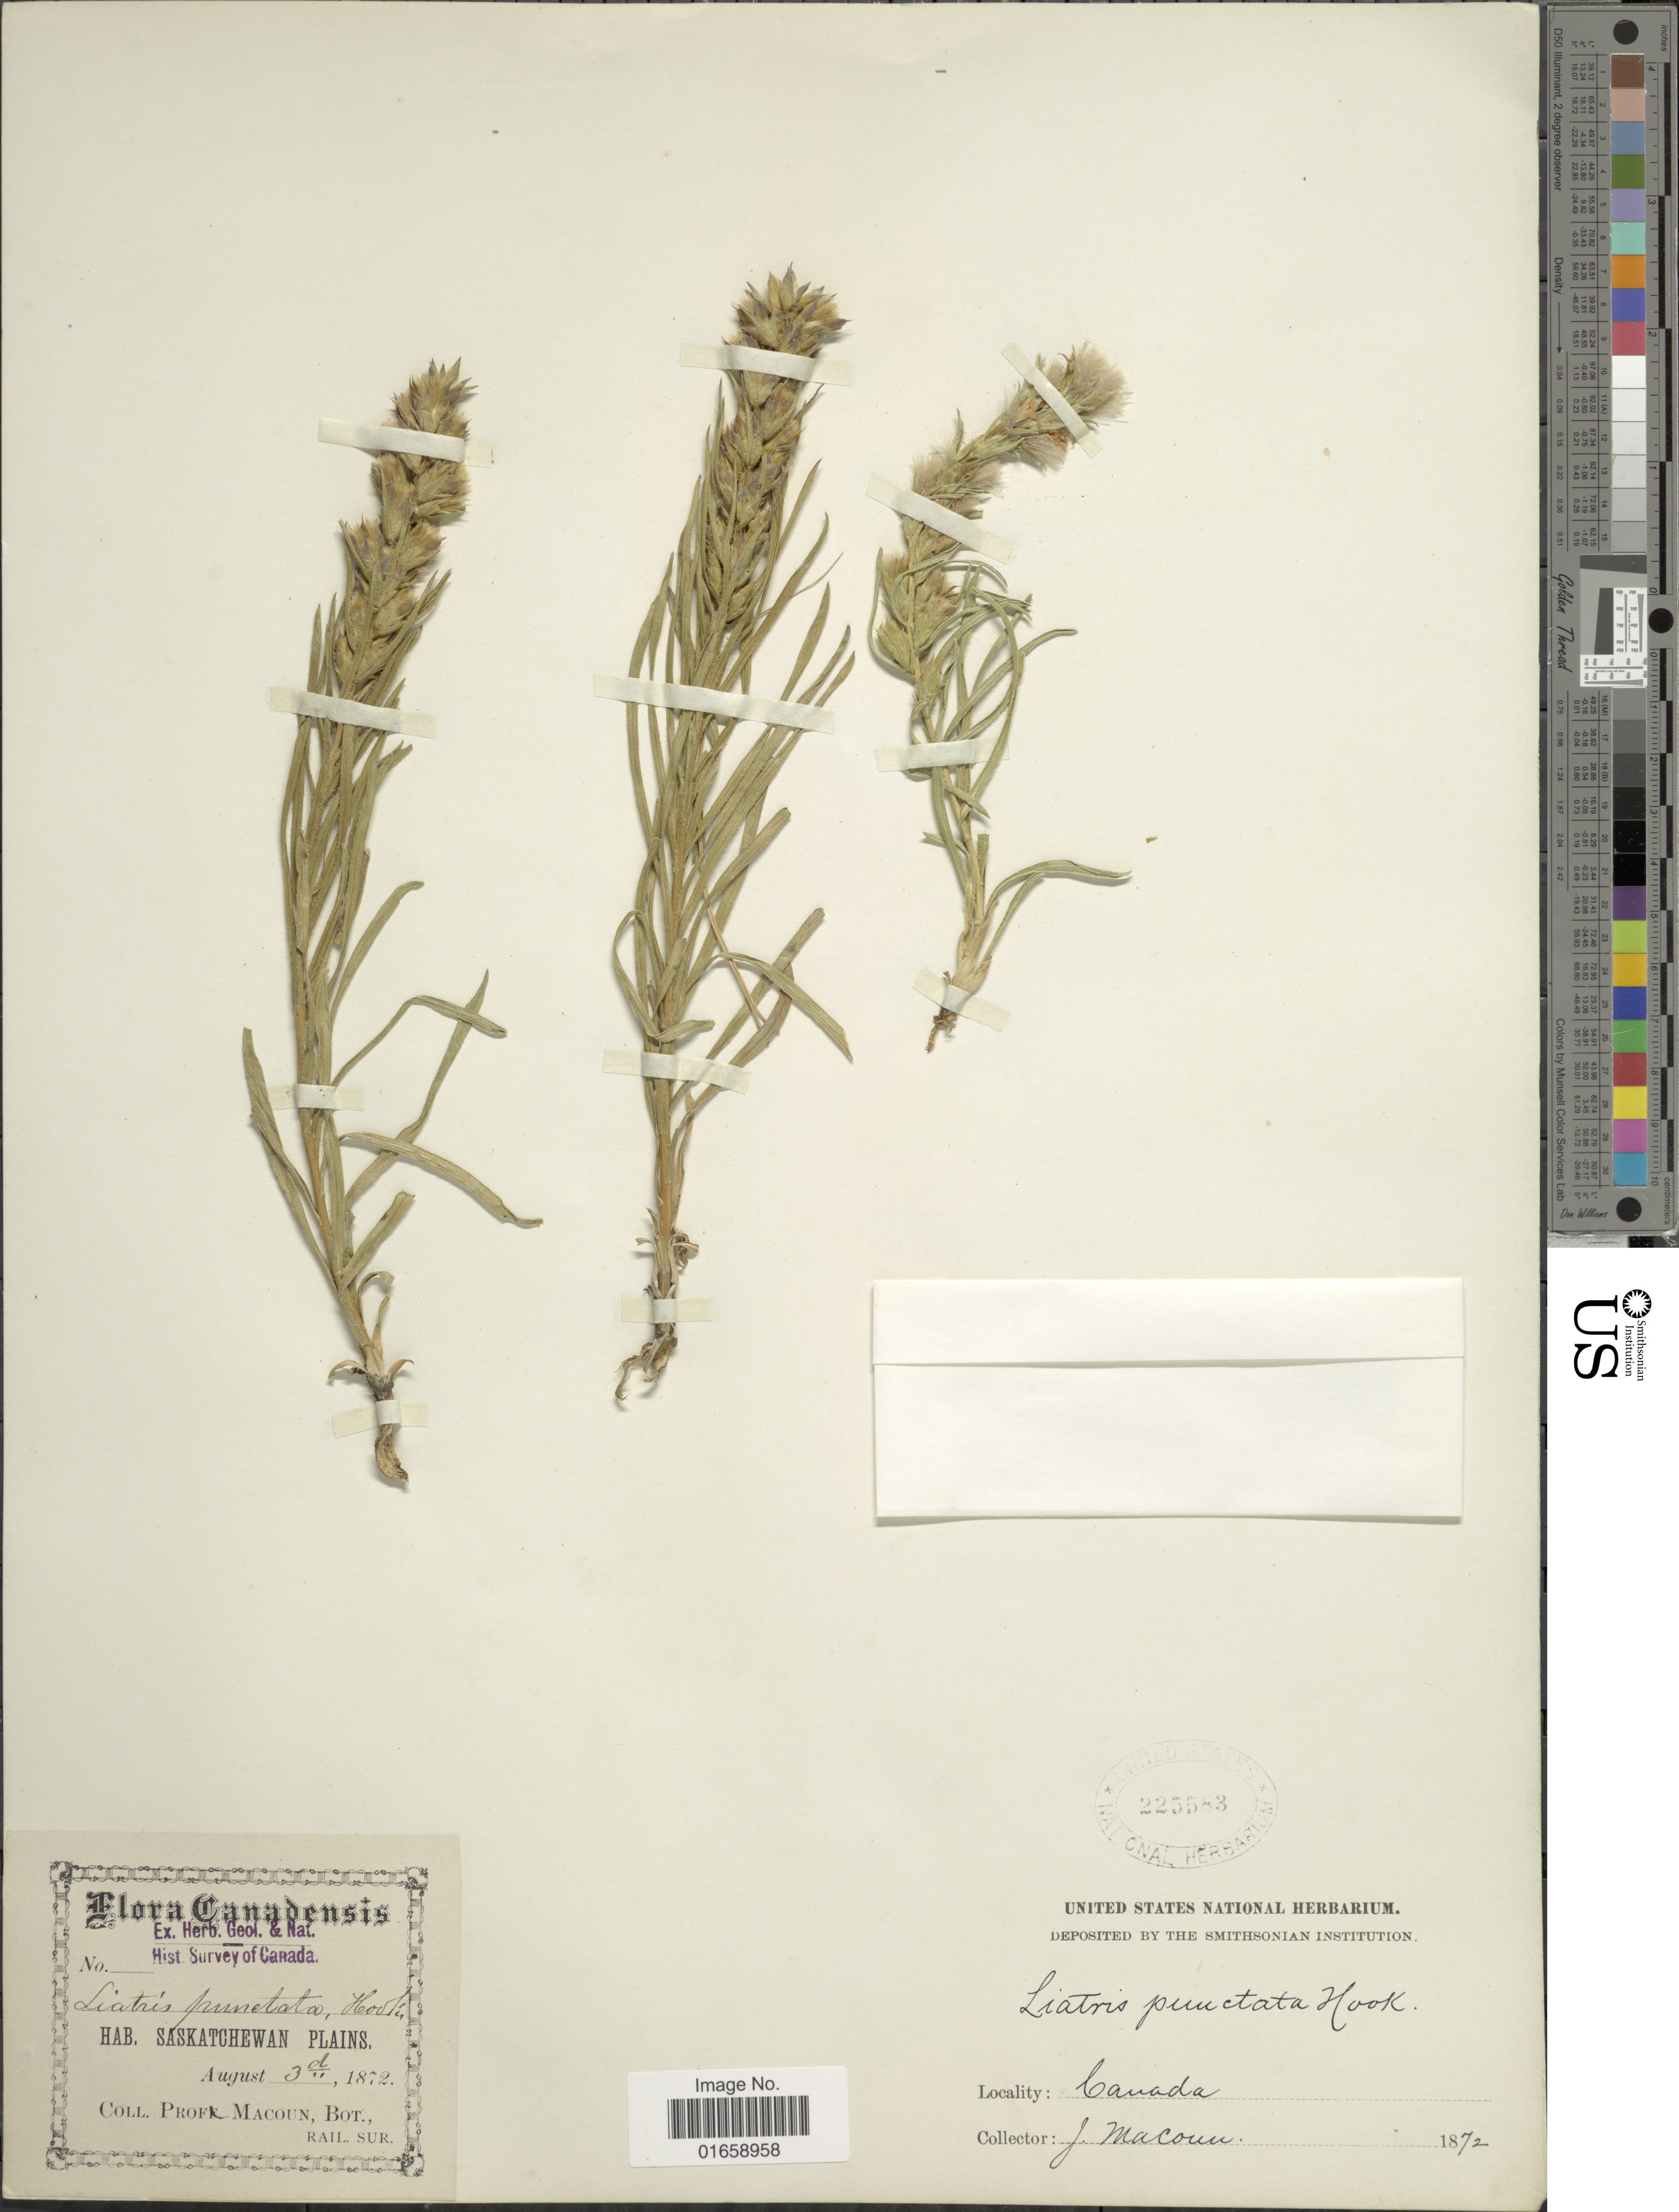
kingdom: Plantae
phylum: Tracheophyta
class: Magnoliopsida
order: Asterales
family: Asteraceae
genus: Liatris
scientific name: Liatris punctata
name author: Hook.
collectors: J. Macoun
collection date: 1872-08-03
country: Canada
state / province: Saskatchewan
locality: Saskatchewan Plains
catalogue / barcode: US 225583